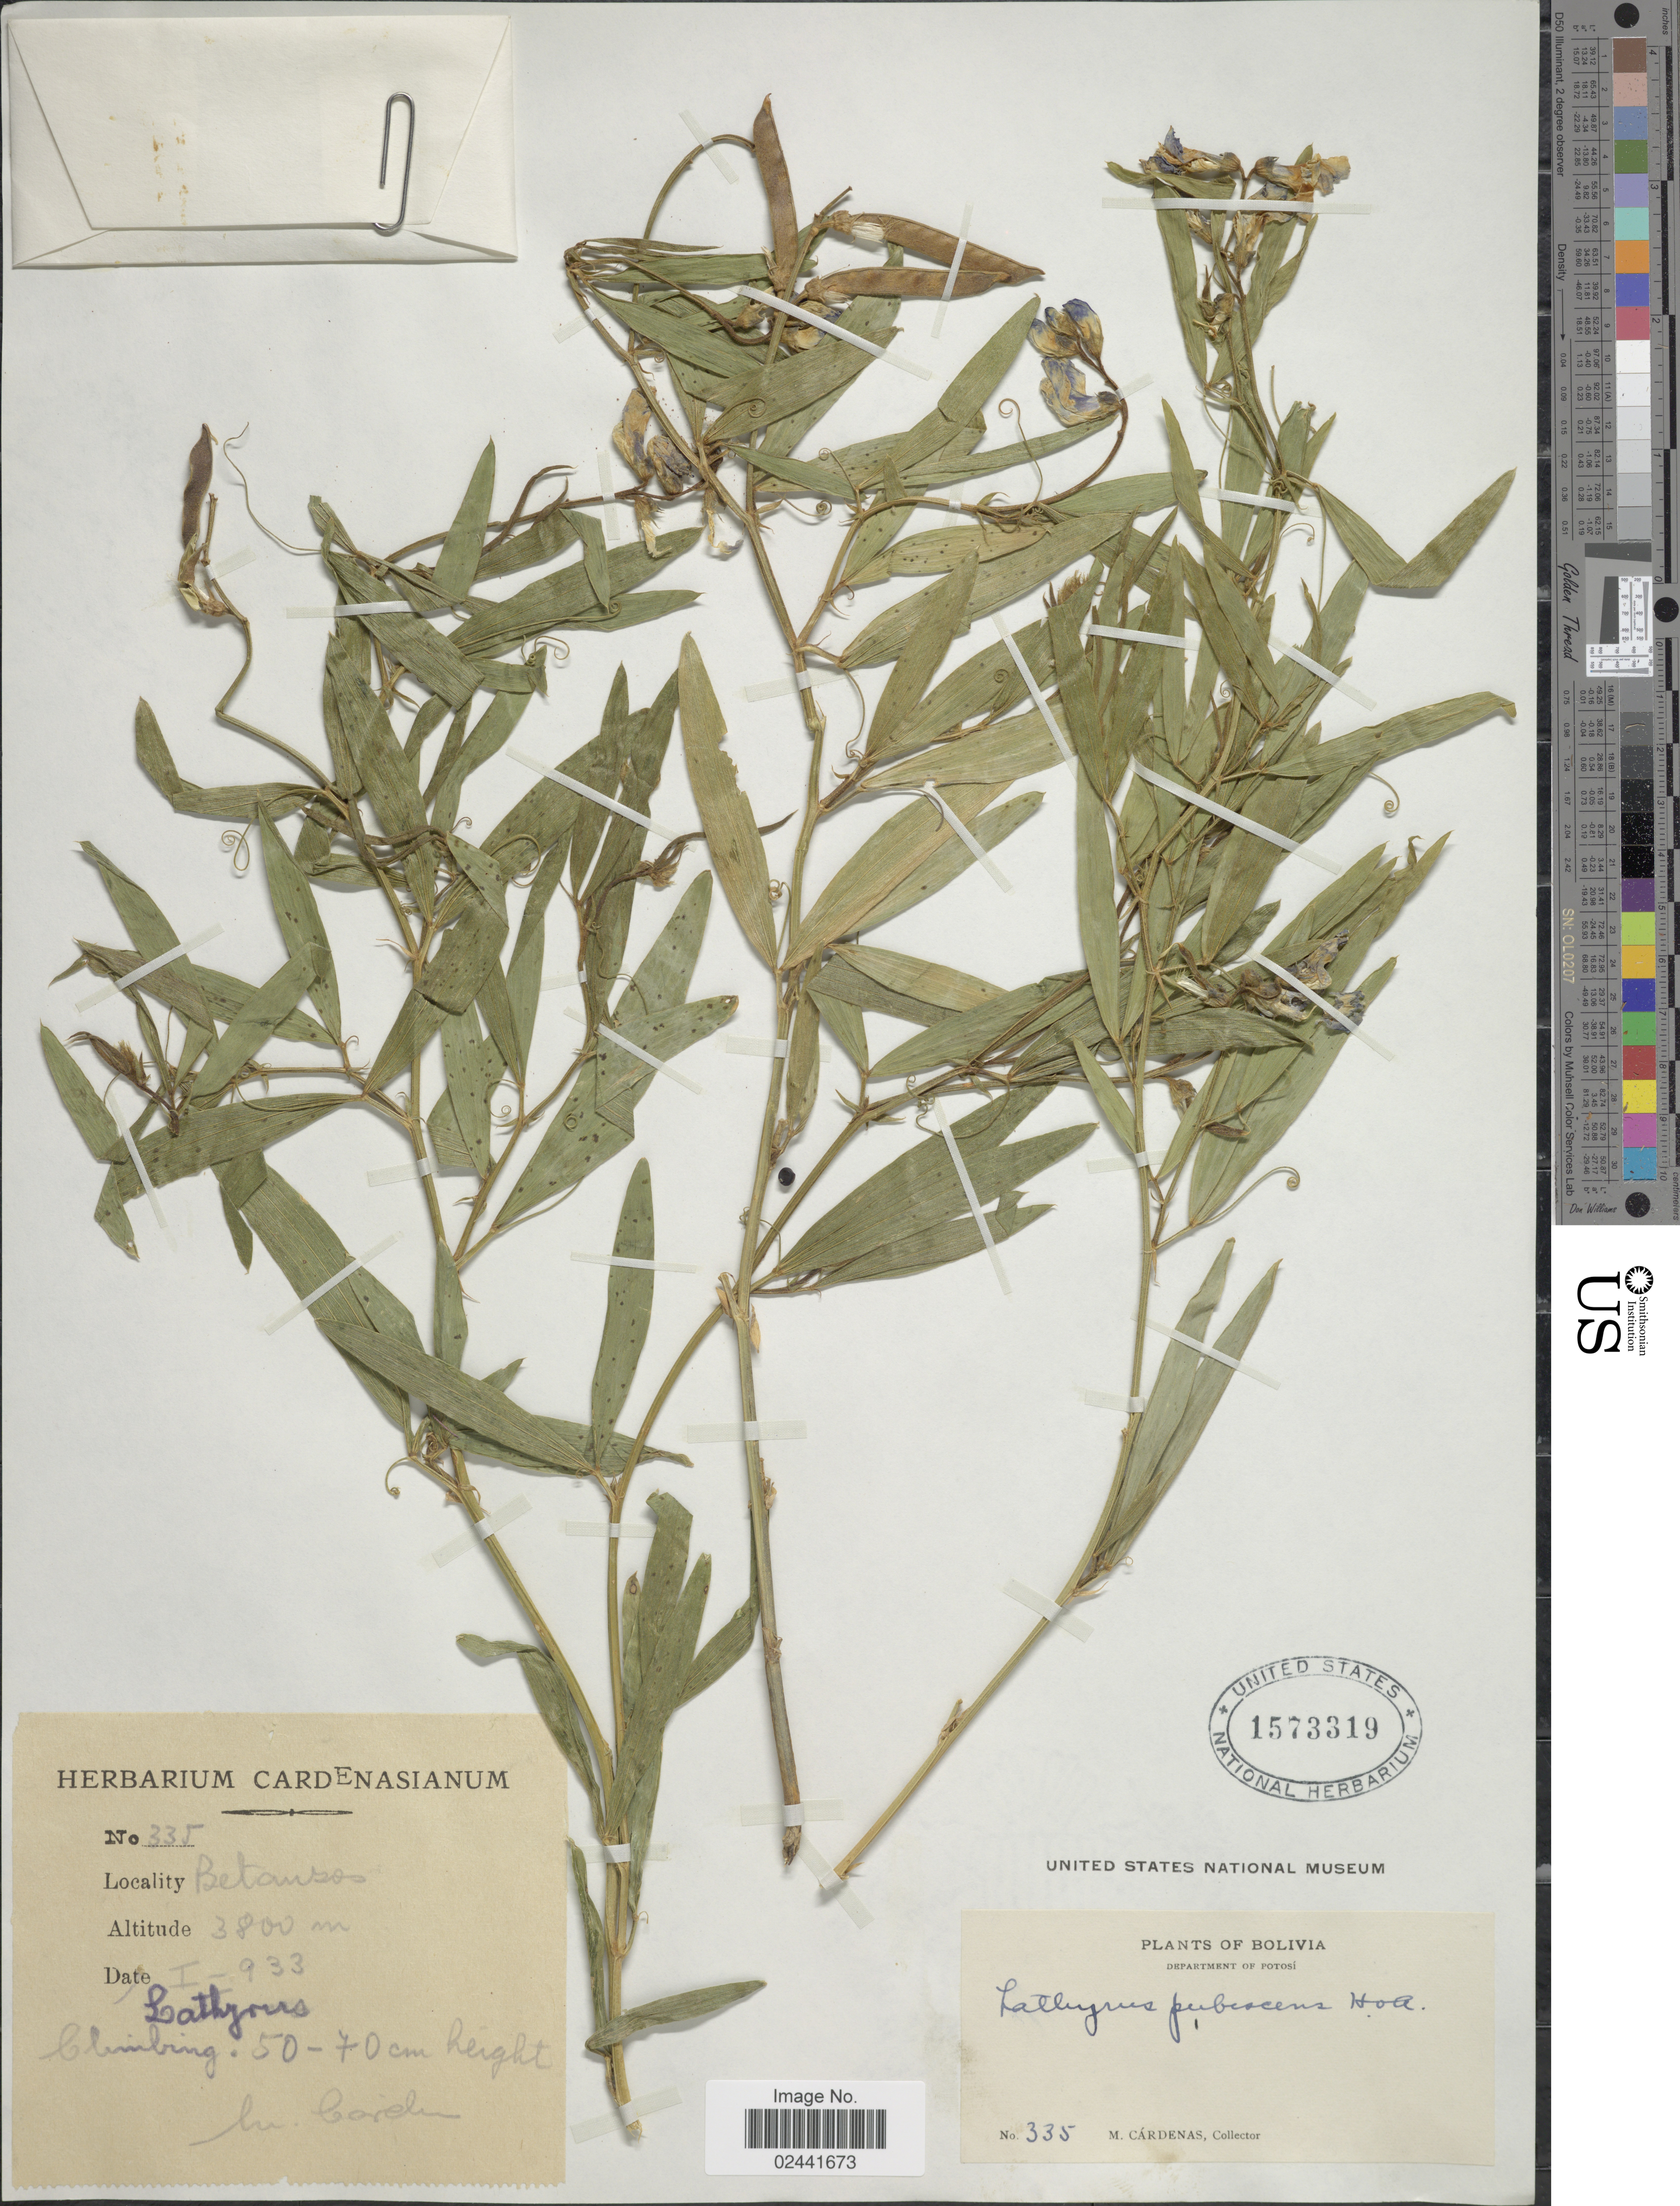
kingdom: Plantae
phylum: Tracheophyta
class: Magnoliopsida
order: Fabales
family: Fabaceae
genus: Lathyrus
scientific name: Lathyrus pubescens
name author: Hook. & Arn.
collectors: M. Cárdenas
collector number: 335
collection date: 1933-01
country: Bolivia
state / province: Potosi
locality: Department of Potosí, Betansos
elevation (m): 3800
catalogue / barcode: US 1573319